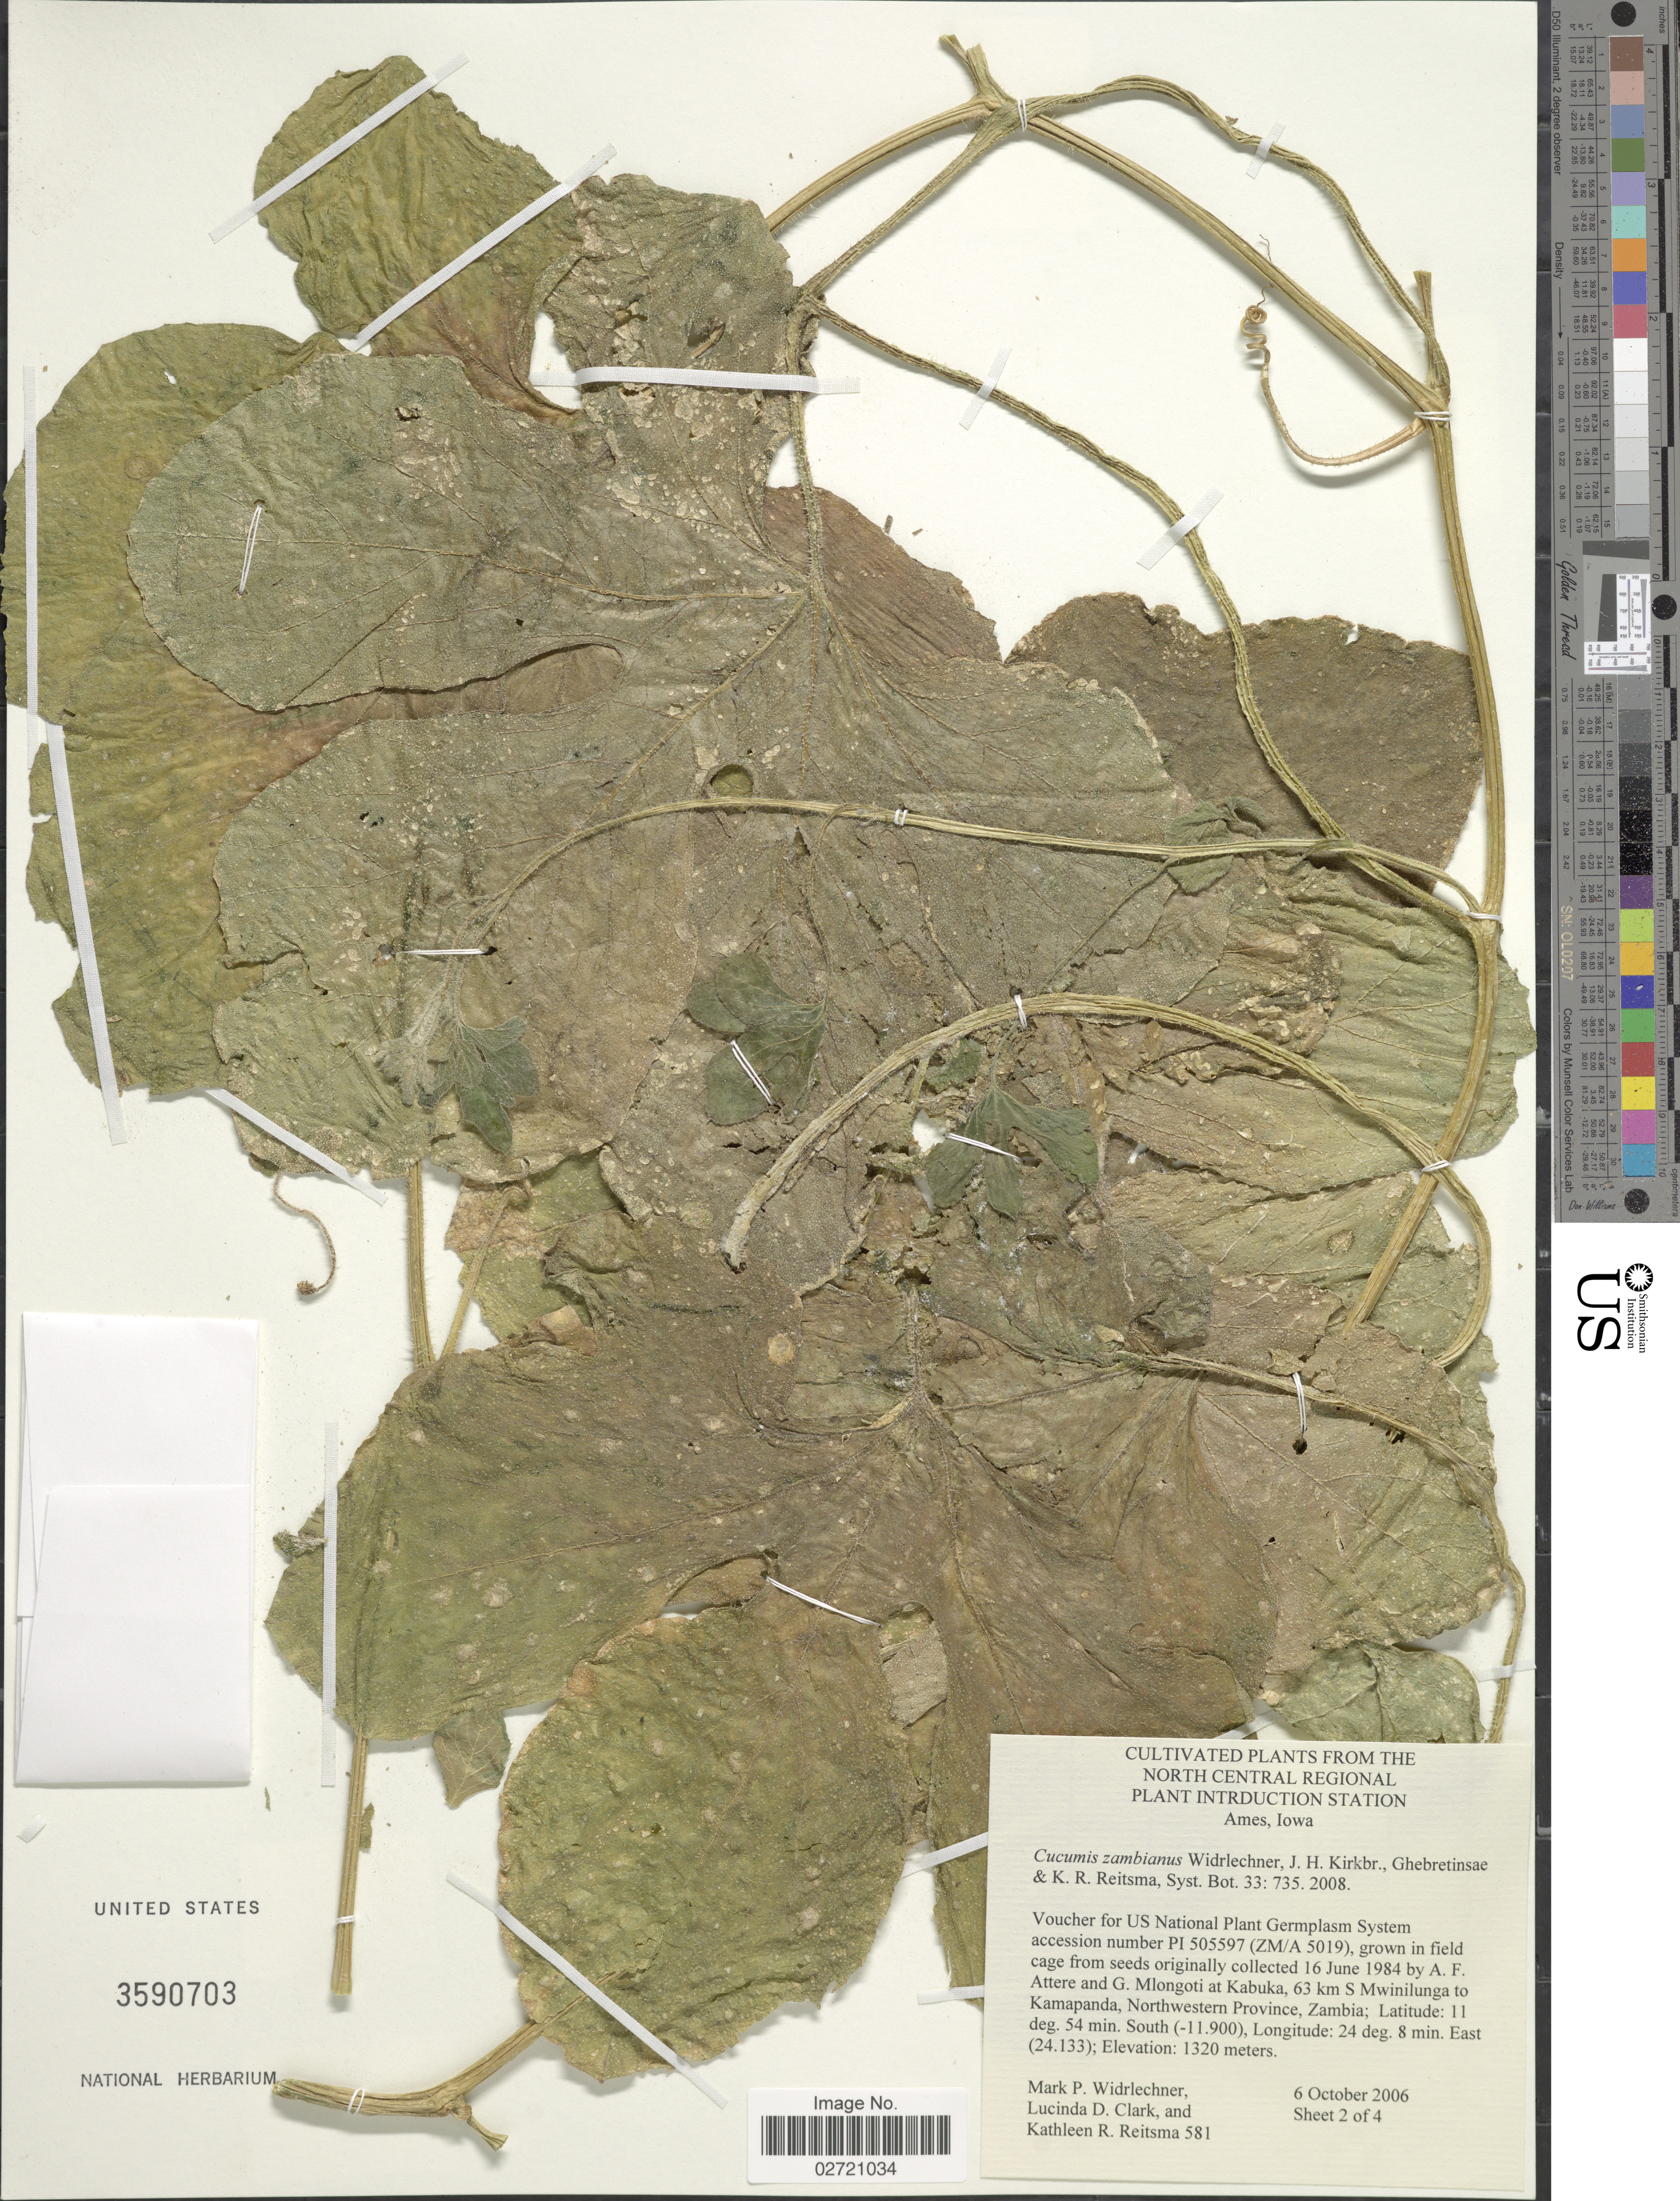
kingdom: Plantae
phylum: Tracheophyta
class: Magnoliopsida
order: Cucurbitales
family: Cucurbitaceae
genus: Cucumis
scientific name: Cucumis zambianus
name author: Widrlechner & et al.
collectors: M. Widrlechner, L. D. Clark & K. Reitsma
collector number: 581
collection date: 2006-10-06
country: United States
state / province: Iowa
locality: Cultivated plants from the North Central Regional Plant Introduction Station. Ames, Iowa. Grown in field cage from seeds originally collected 16 June 1984 by A. F. Attere and G. Mlongoti at Kabuka, 63 km S Mwinilunga to Kamapanda, Northwestern Province, Zambia.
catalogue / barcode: US 3590703